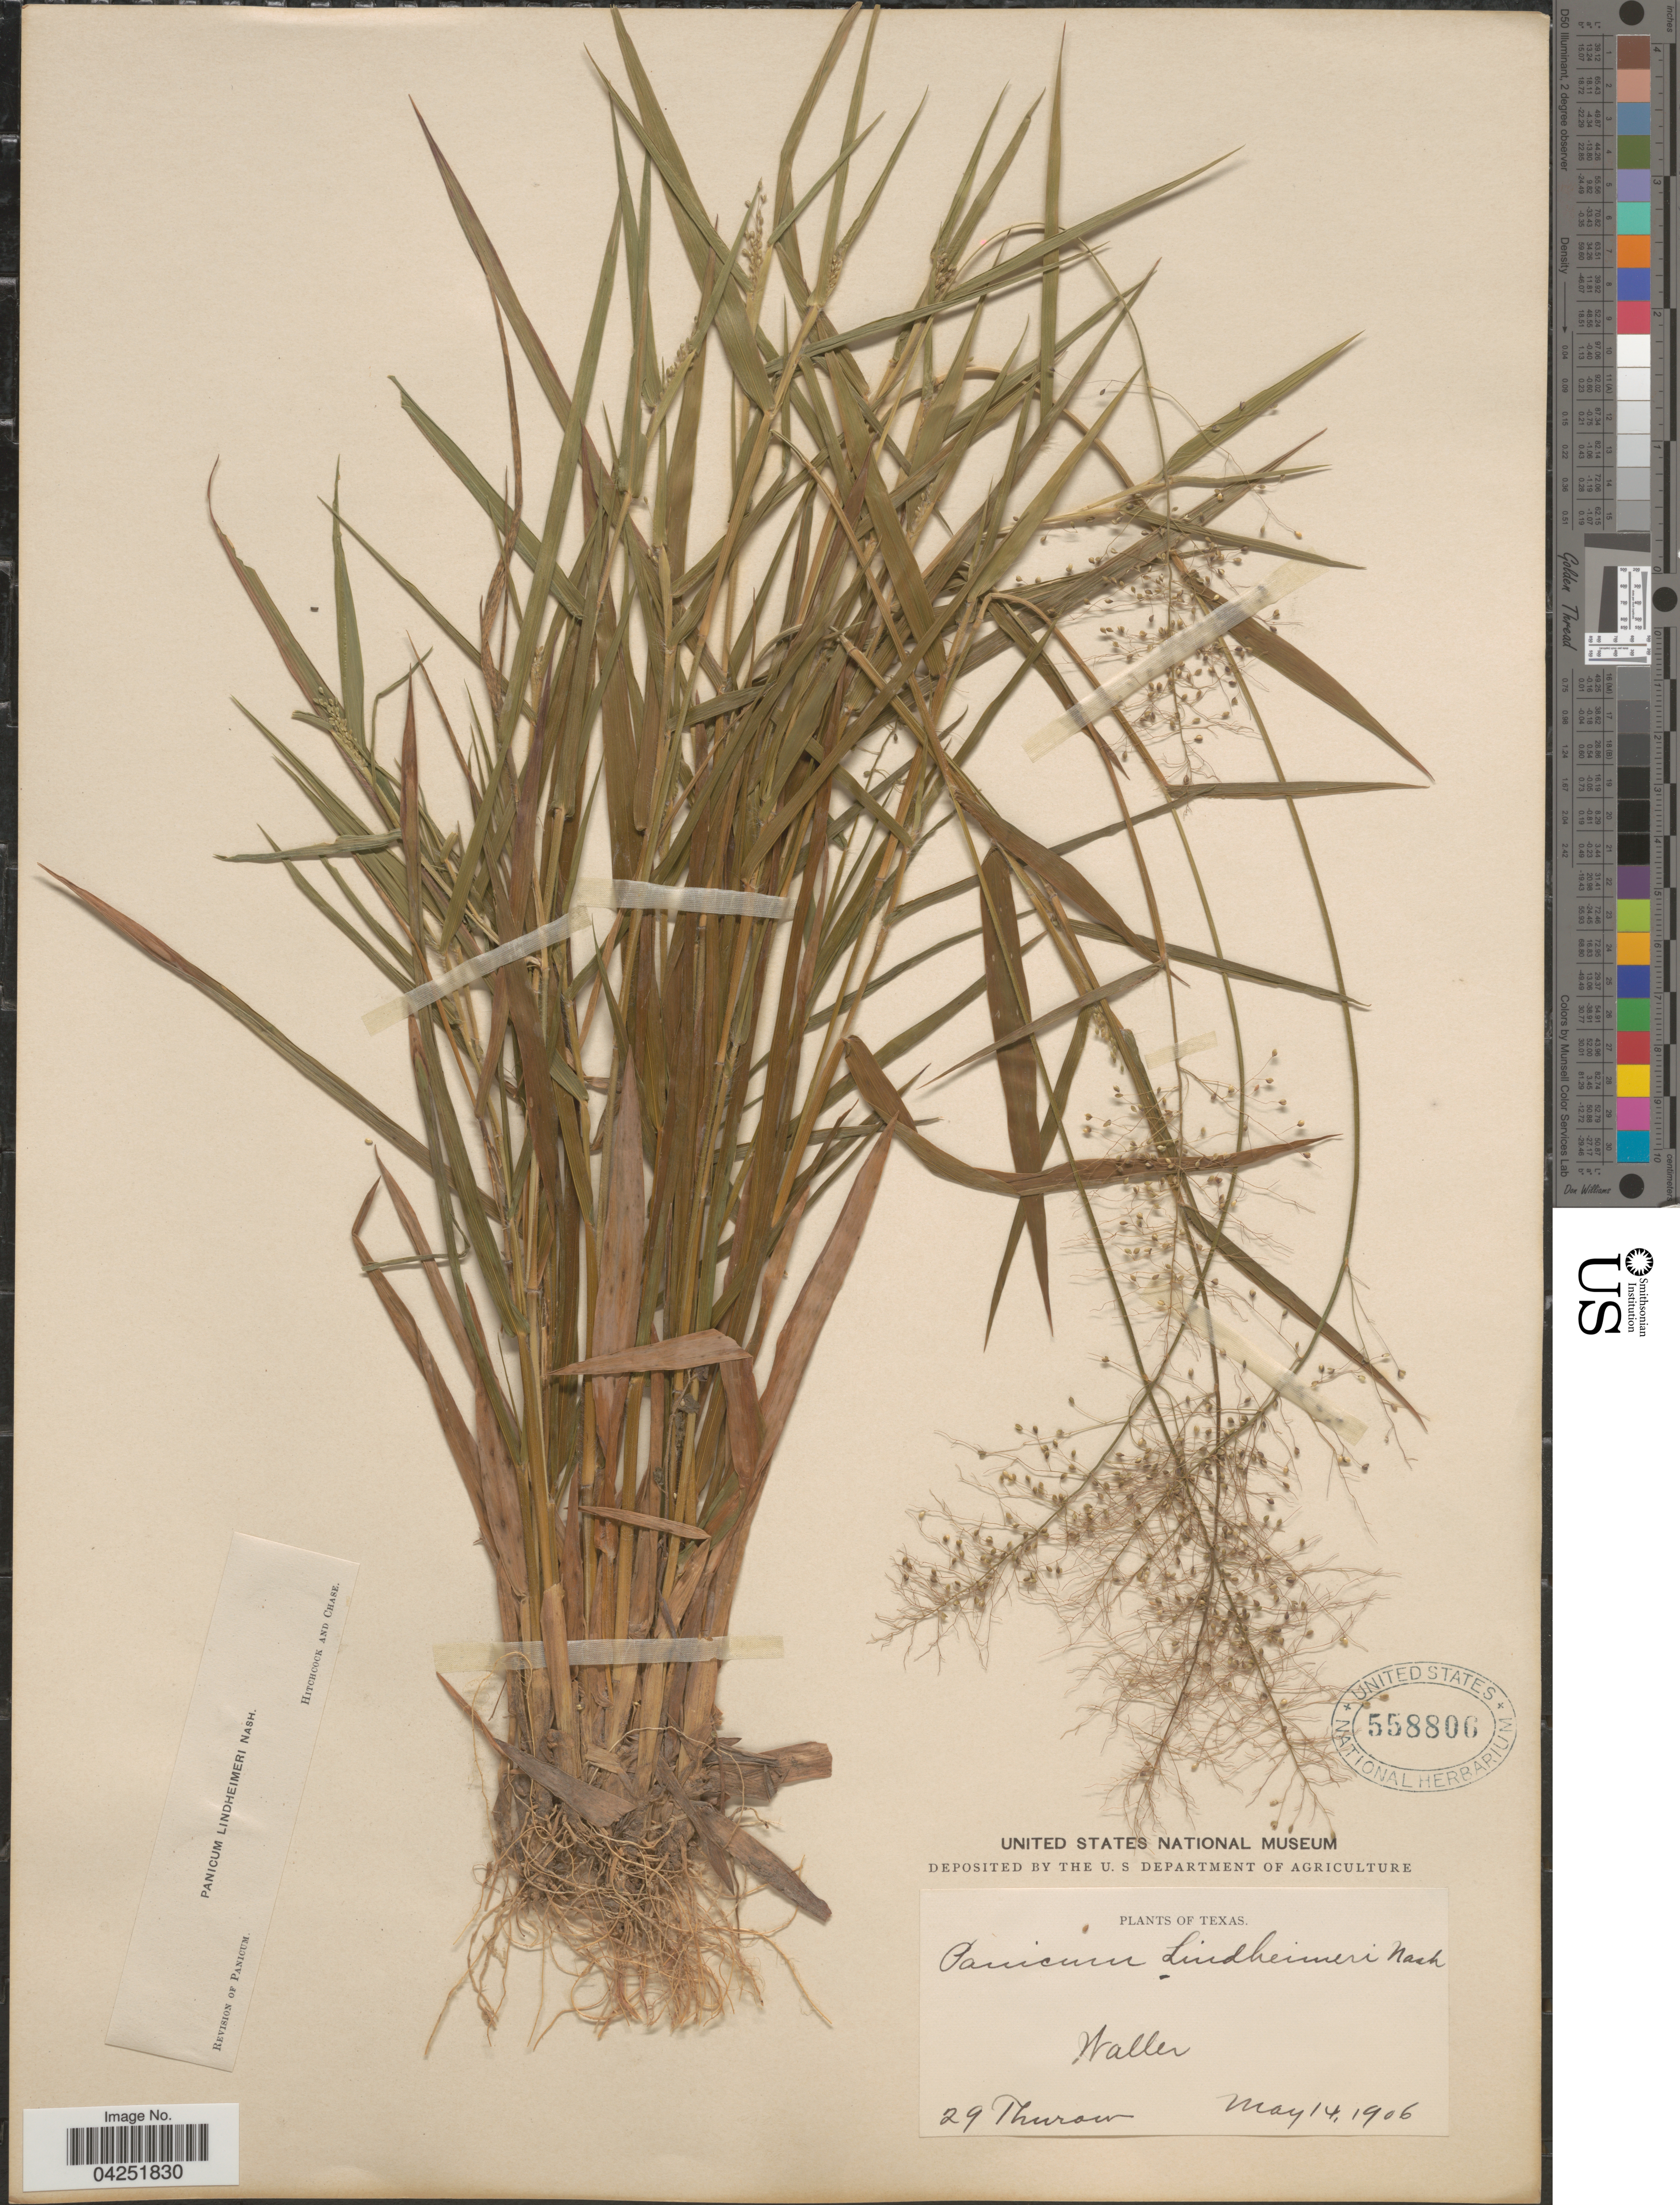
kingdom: Plantae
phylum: Tracheophyta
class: Liliopsida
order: Poales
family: Poaceae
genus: Dichanthelium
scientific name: Dichanthelium acuminatum var. lindheimeri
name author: (Nash) Gould & C.A. Clark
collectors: Thurow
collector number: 29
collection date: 1906-05-14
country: United States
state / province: Texas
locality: Waller.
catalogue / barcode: US 558806